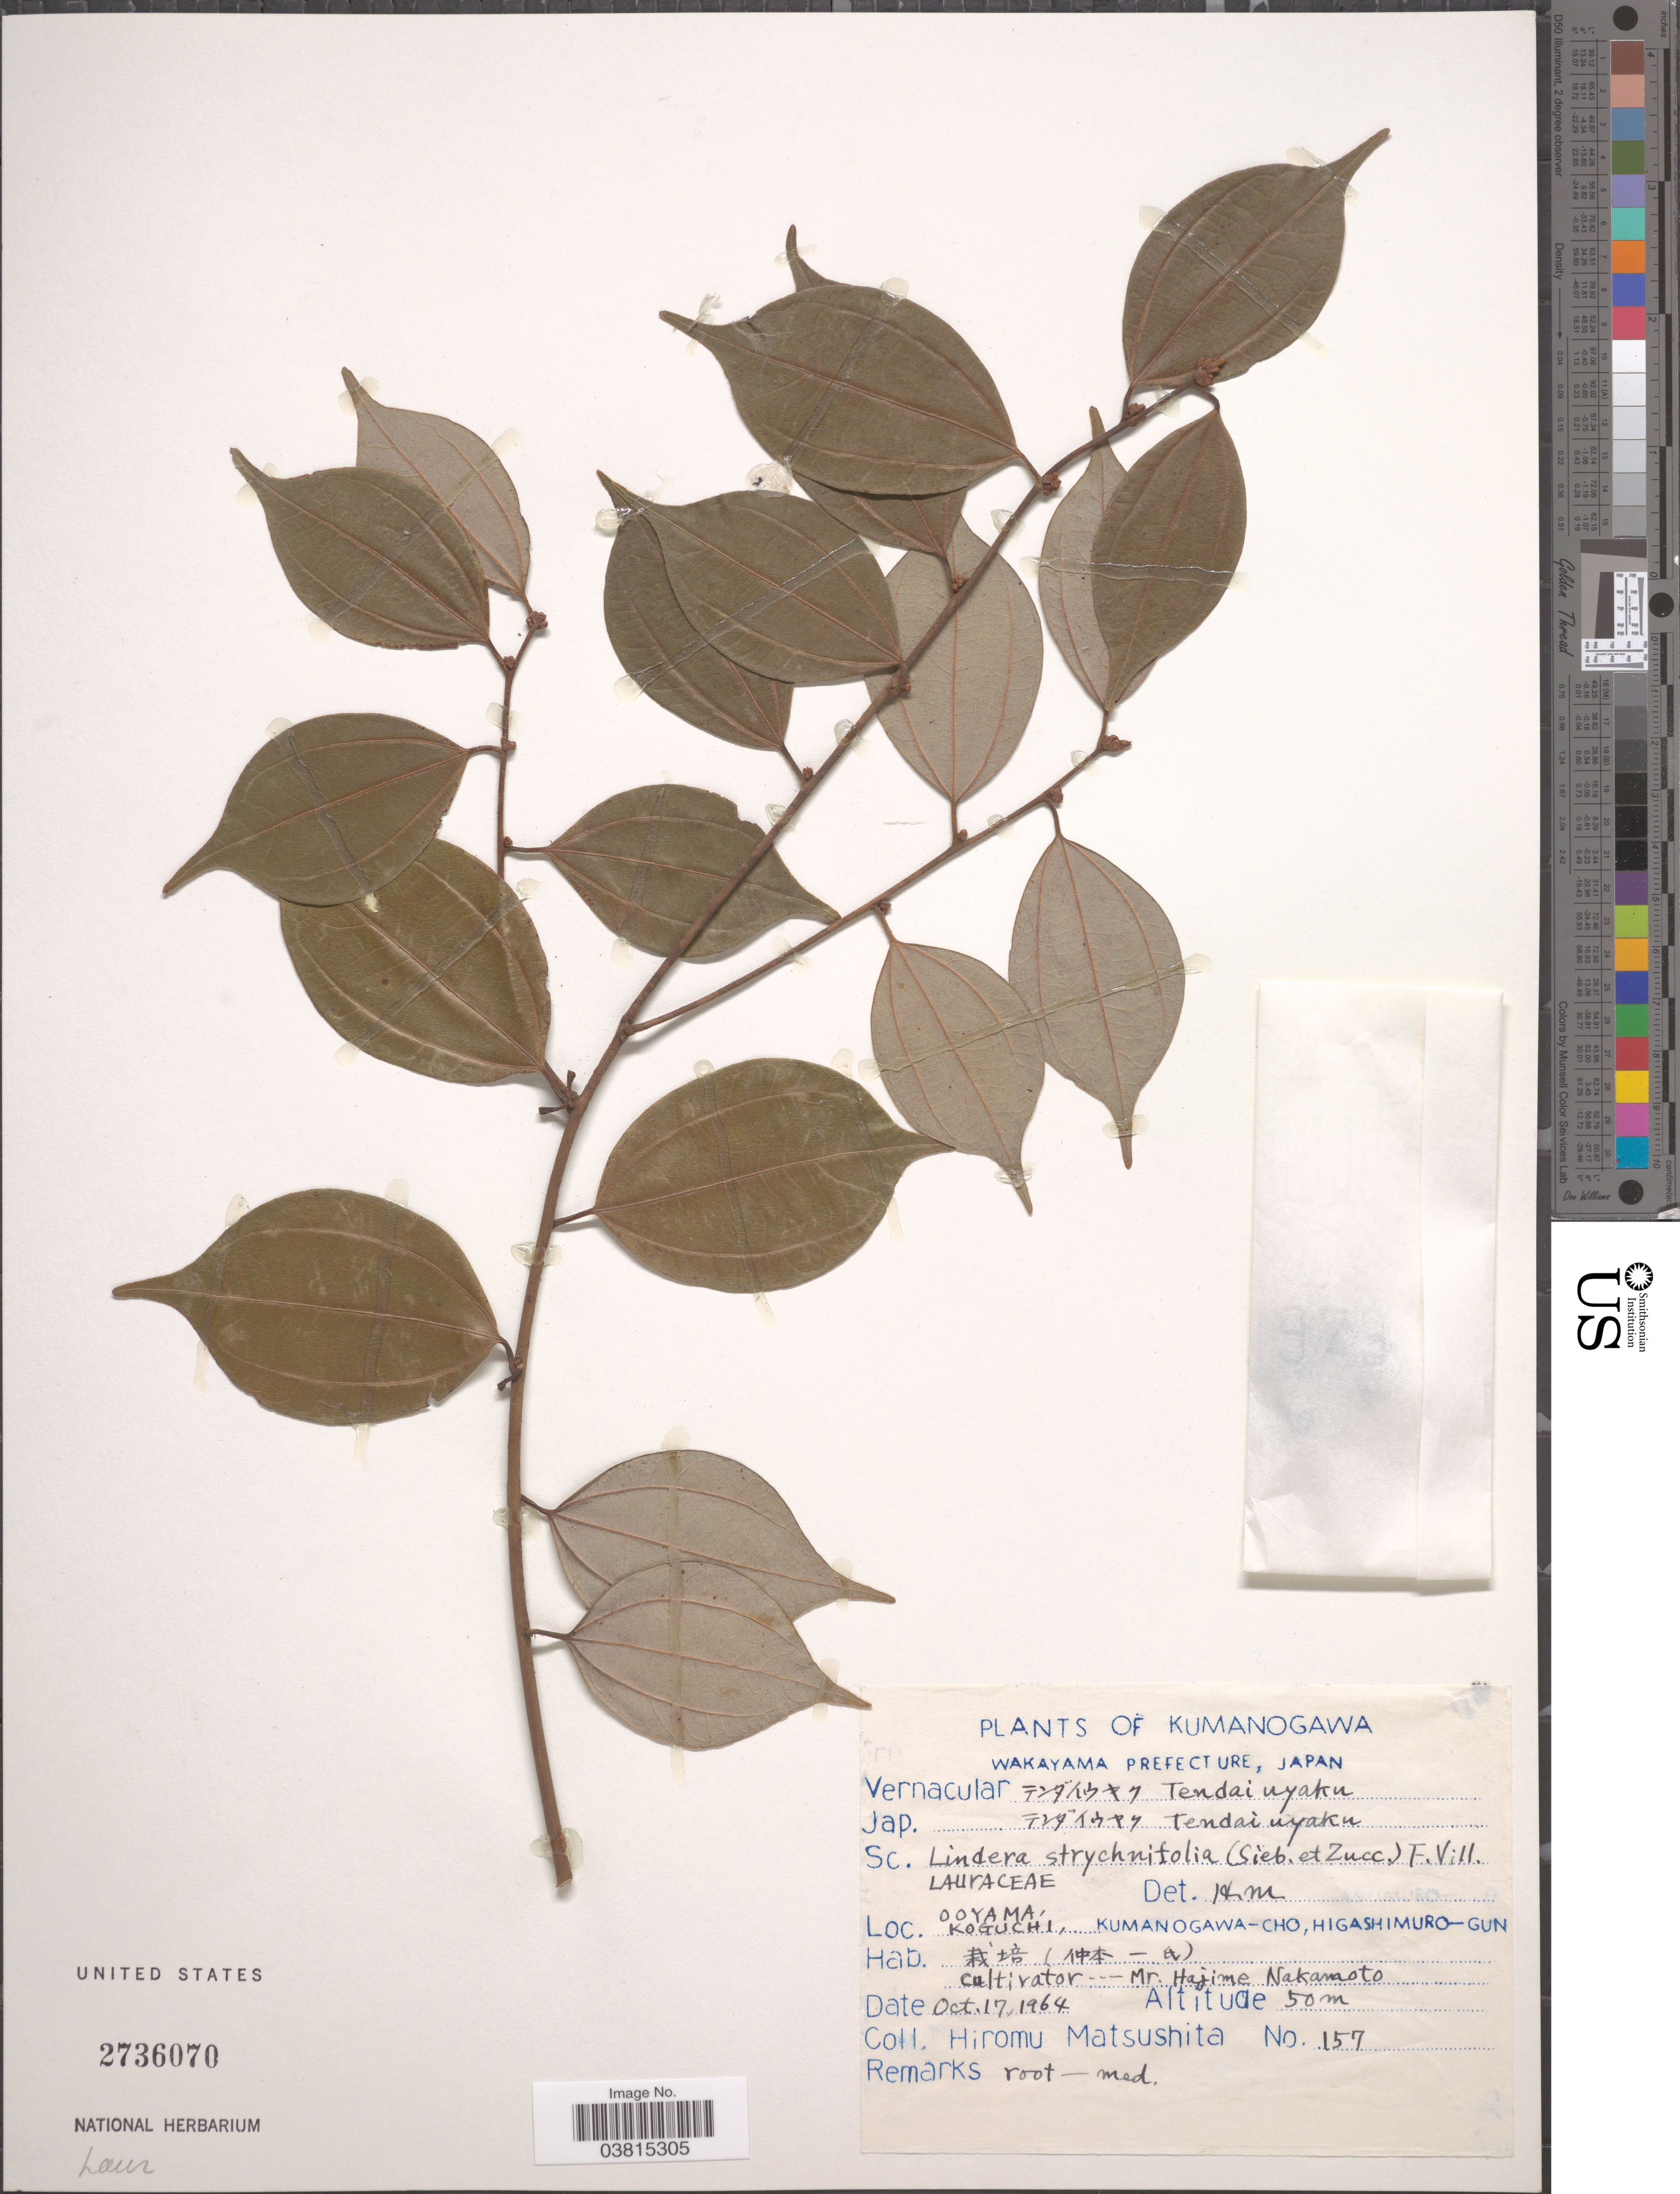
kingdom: Plantae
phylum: Tracheophyta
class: Magnoliopsida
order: Laurales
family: Lauraceae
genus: Lindera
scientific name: Lindera strychnifolia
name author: Fern.-Vill.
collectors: H. Matsushita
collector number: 157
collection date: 1964-10-17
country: Japan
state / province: Wakayama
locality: Wakayama Prefecture. Ooyama, Koguchi, Kumanogawa-Cho, Higashimuro-Gun.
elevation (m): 50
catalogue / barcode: US 2736070